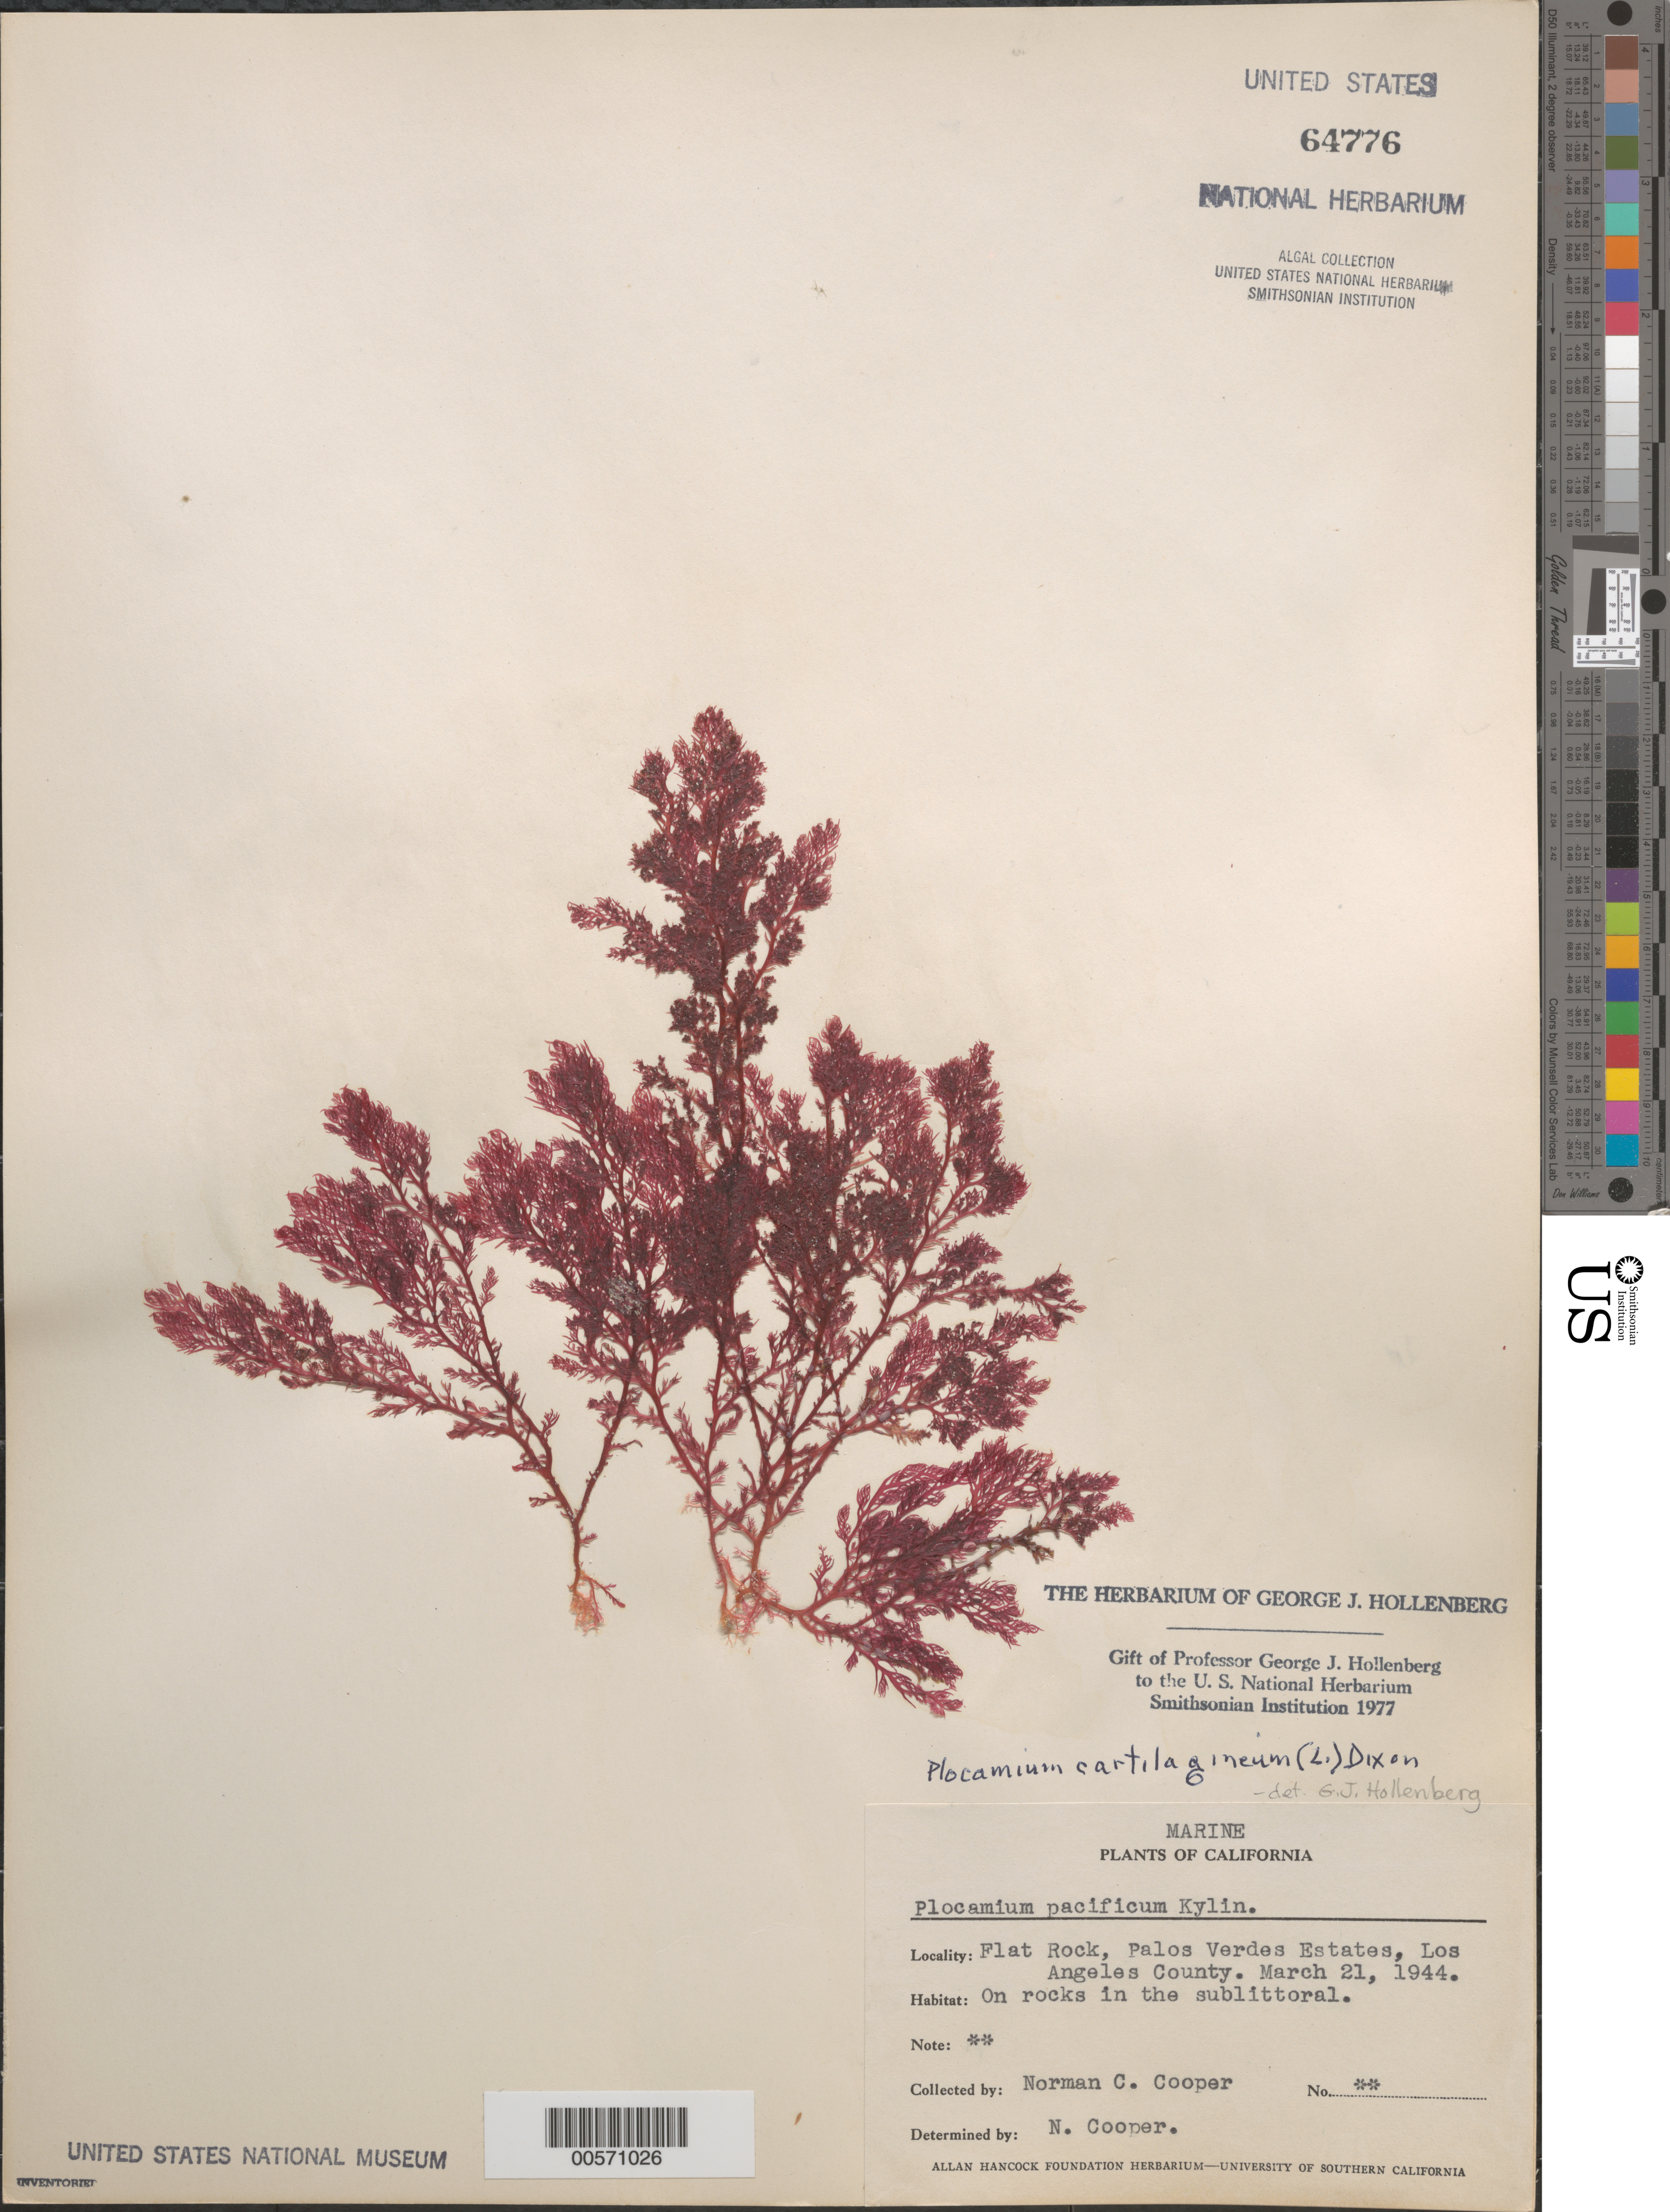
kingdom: Plantae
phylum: Rhodophyta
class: Florideophyceae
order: Plocamiales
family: Plocamiaceae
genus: Plocamium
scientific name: Plocamium cartilagineum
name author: (L.) P.S. Dixon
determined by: Hollenberg, George J.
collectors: N. Cooper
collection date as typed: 21 Mar 1944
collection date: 1944-03-21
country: United States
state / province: California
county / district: Los Angeles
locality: Flat Rock, Palos Verdes Estates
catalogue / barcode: US 64776